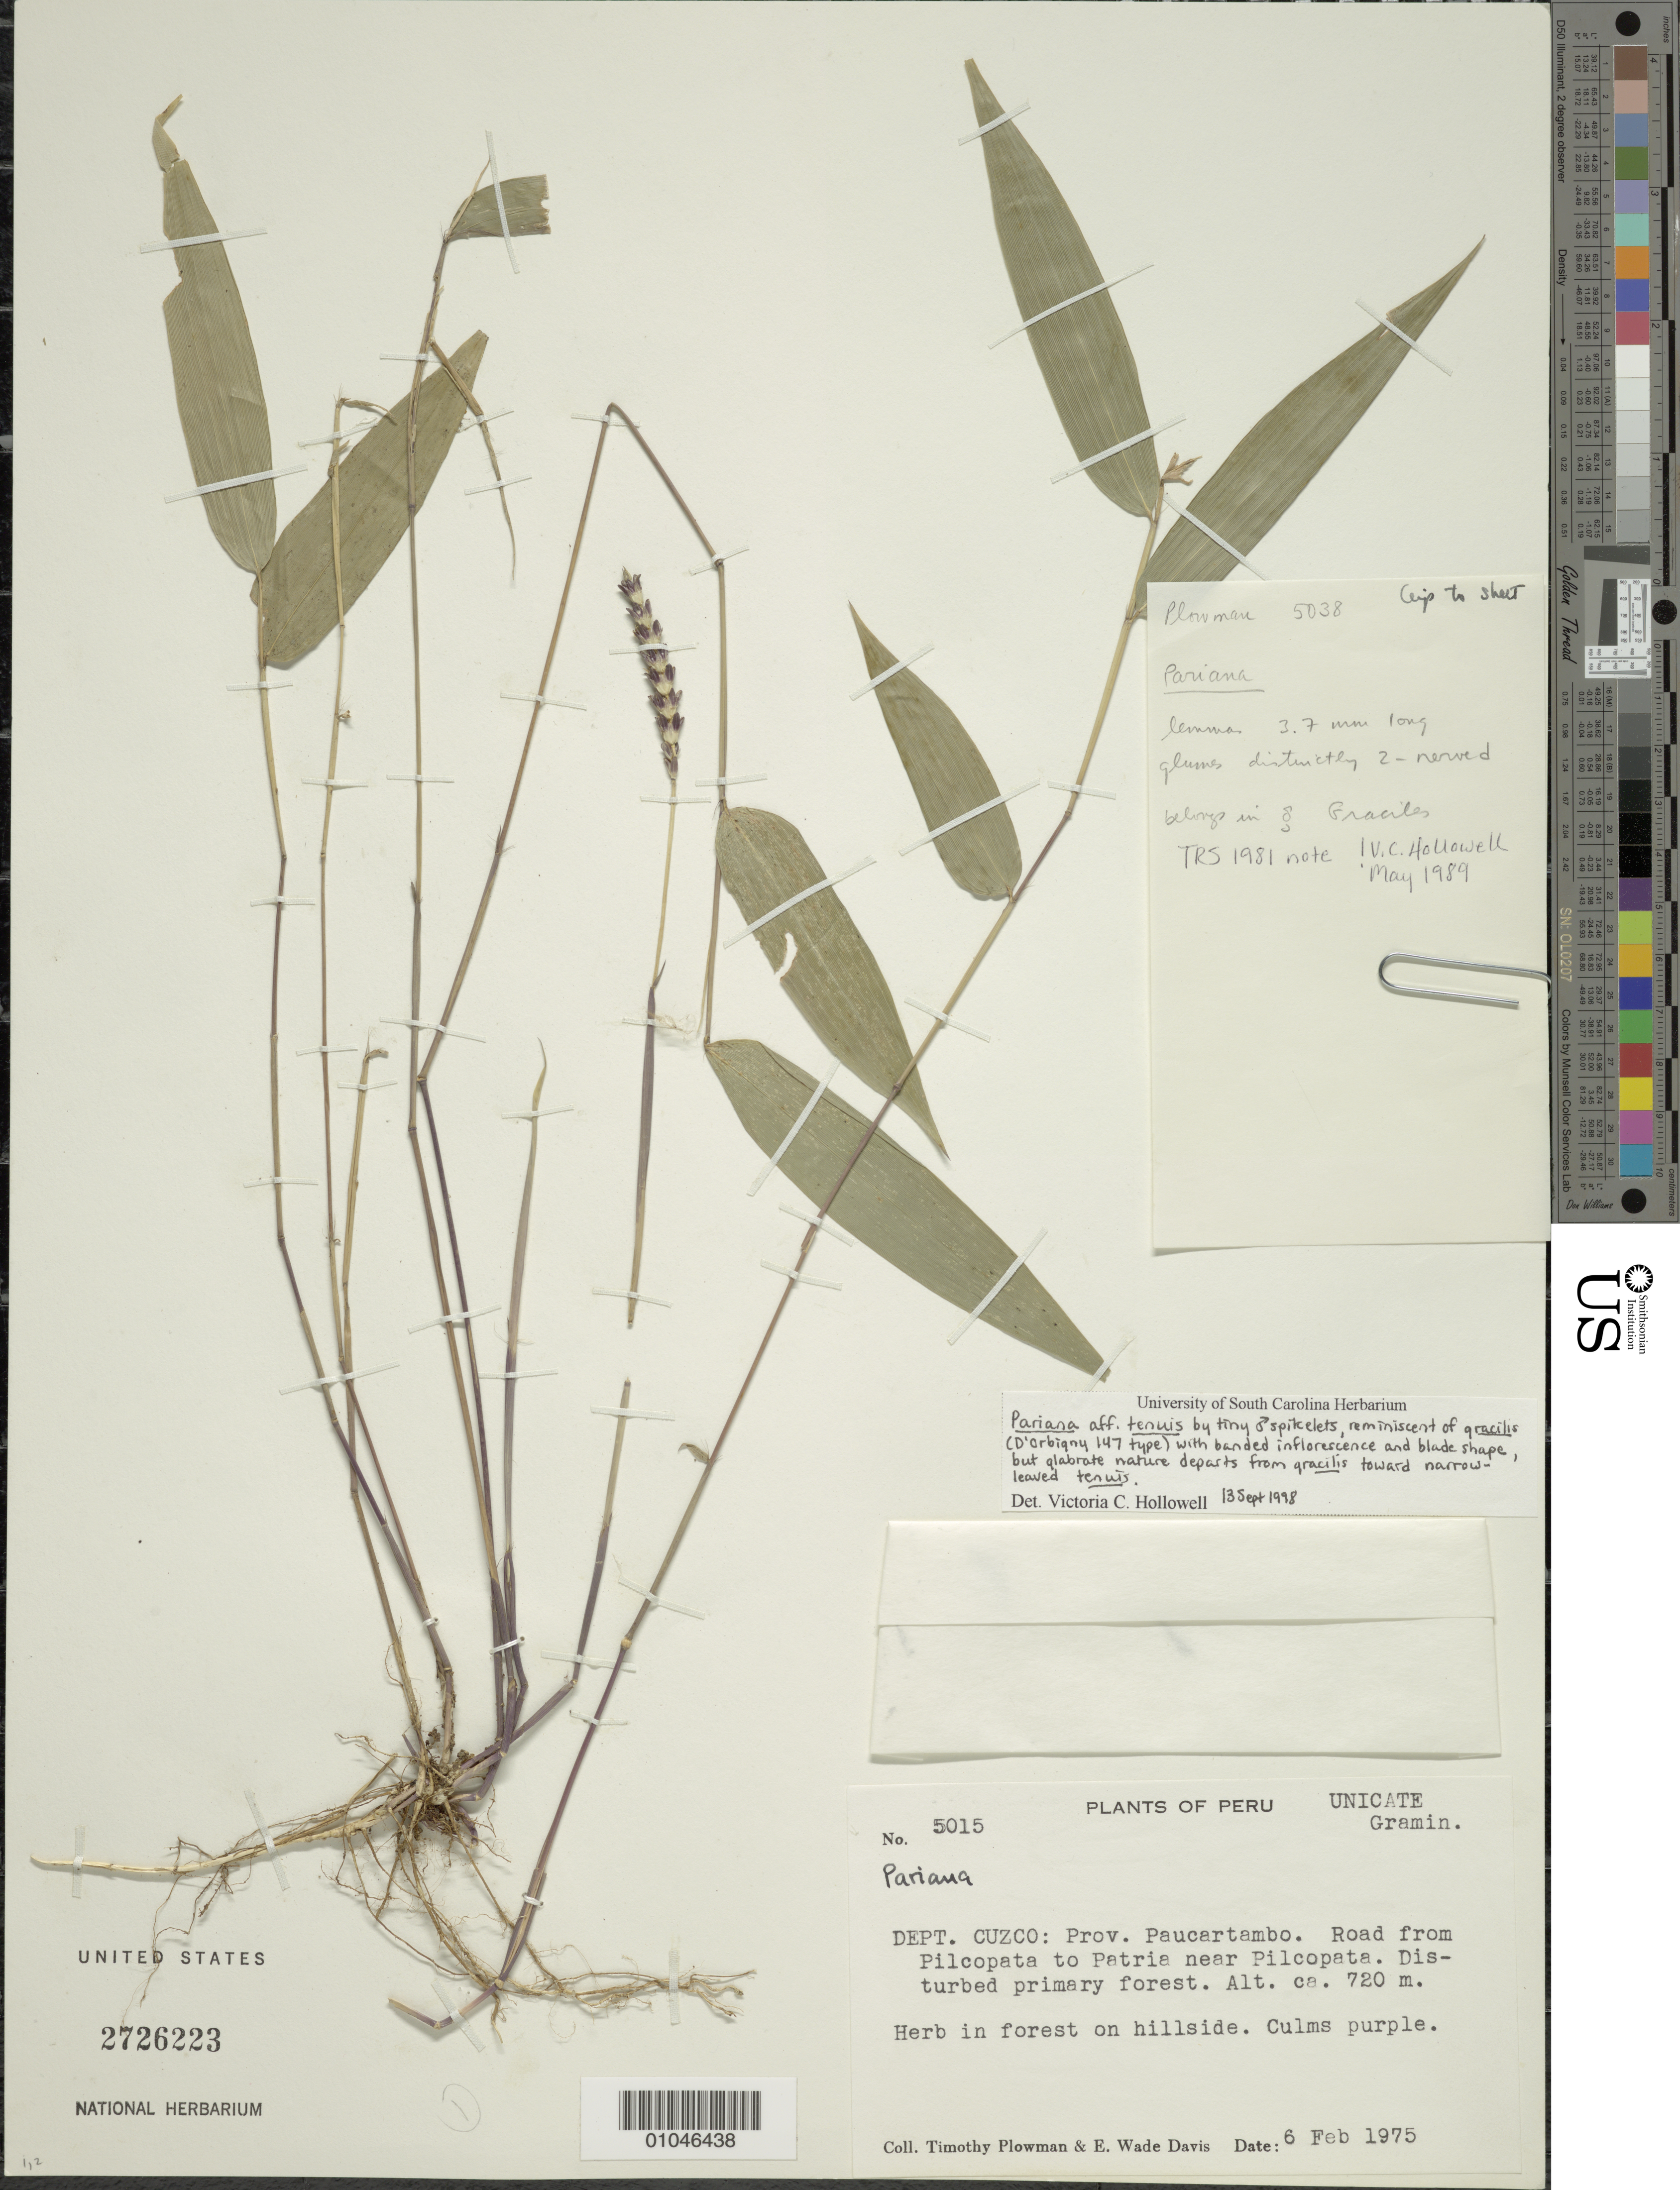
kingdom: Plantae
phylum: Tracheophyta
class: Liliopsida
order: Poales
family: Poaceae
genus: Pariana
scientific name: Pariana aurita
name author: Swallen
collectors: T. Plowman & E. W. Davis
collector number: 5015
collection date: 1975-02-06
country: Peru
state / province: Cusco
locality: Road from Pilcopata to Patria near Pilcopata, Prov. Paucartambo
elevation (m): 720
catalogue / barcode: US 2726223